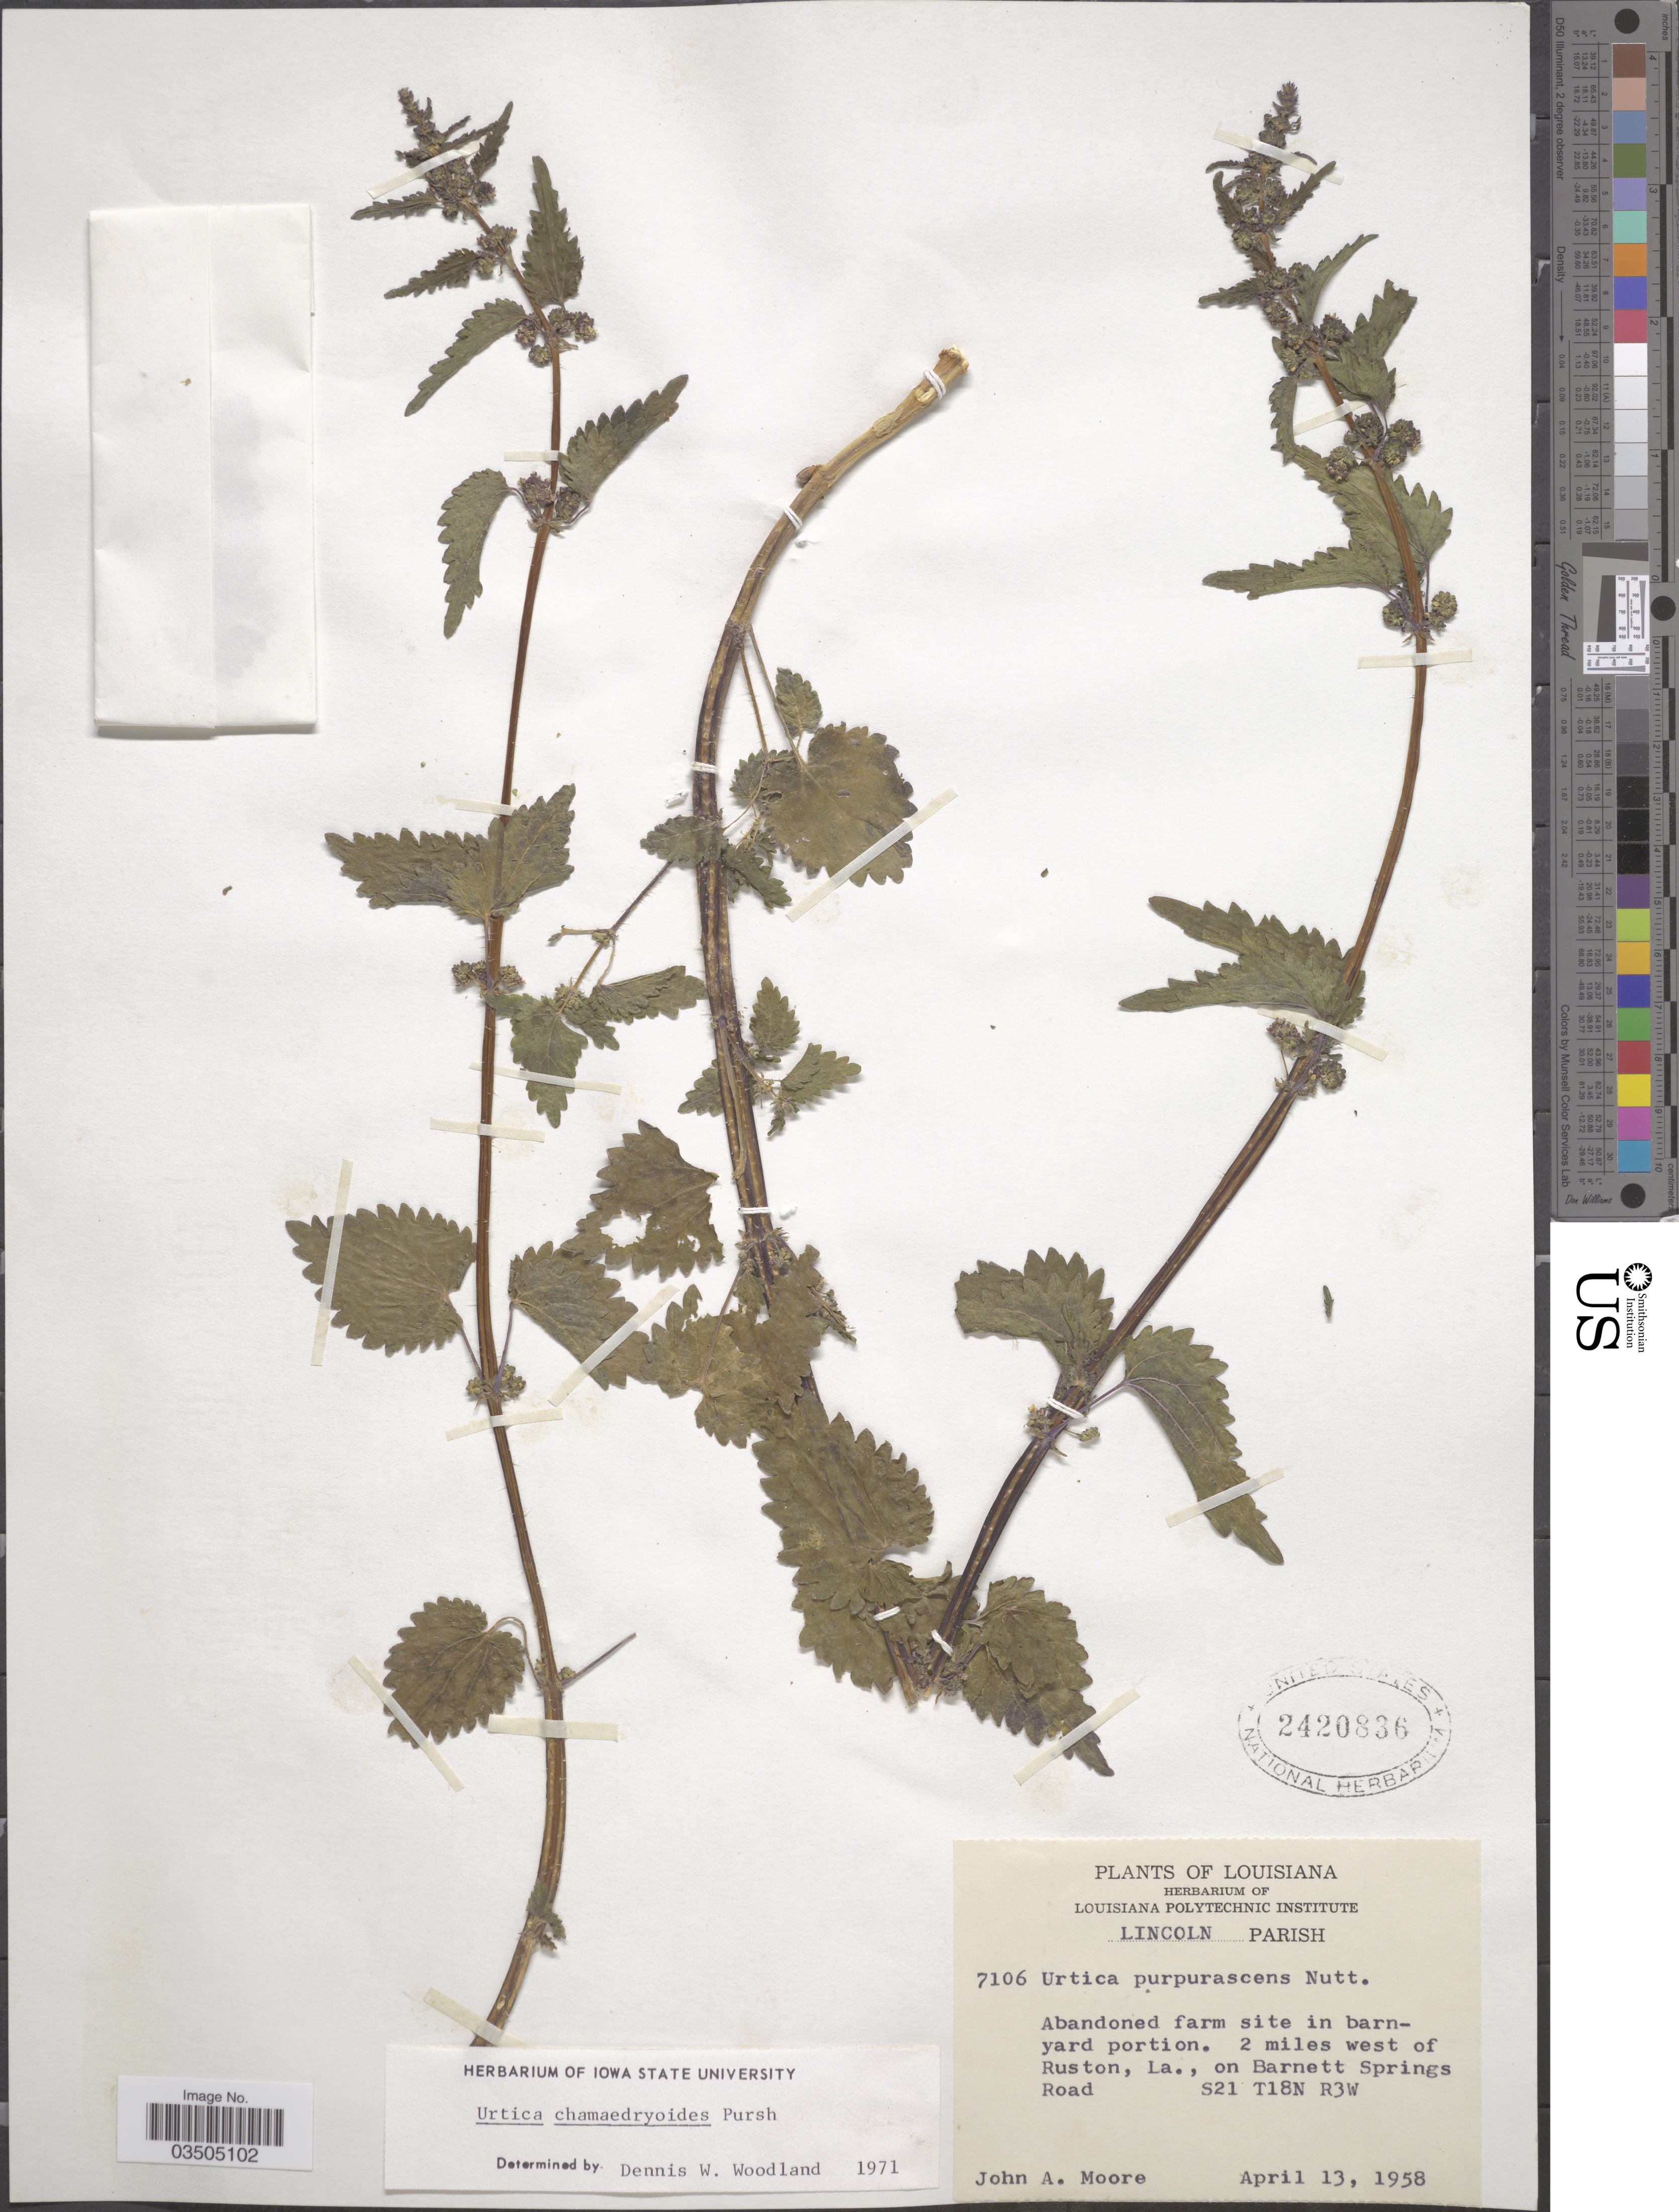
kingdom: Plantae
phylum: Tracheophyta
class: Magnoliopsida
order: Rosales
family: Urticaceae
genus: Urtica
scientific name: Urtica chamaedryoides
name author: Pursh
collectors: J. A. Moore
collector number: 7106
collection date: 1958-04-13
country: United States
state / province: Louisiana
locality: Lincoln Parish. 2 miles west of Ruston., on Barnett Springs Road S21 T18N R3W.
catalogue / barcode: US 2420836